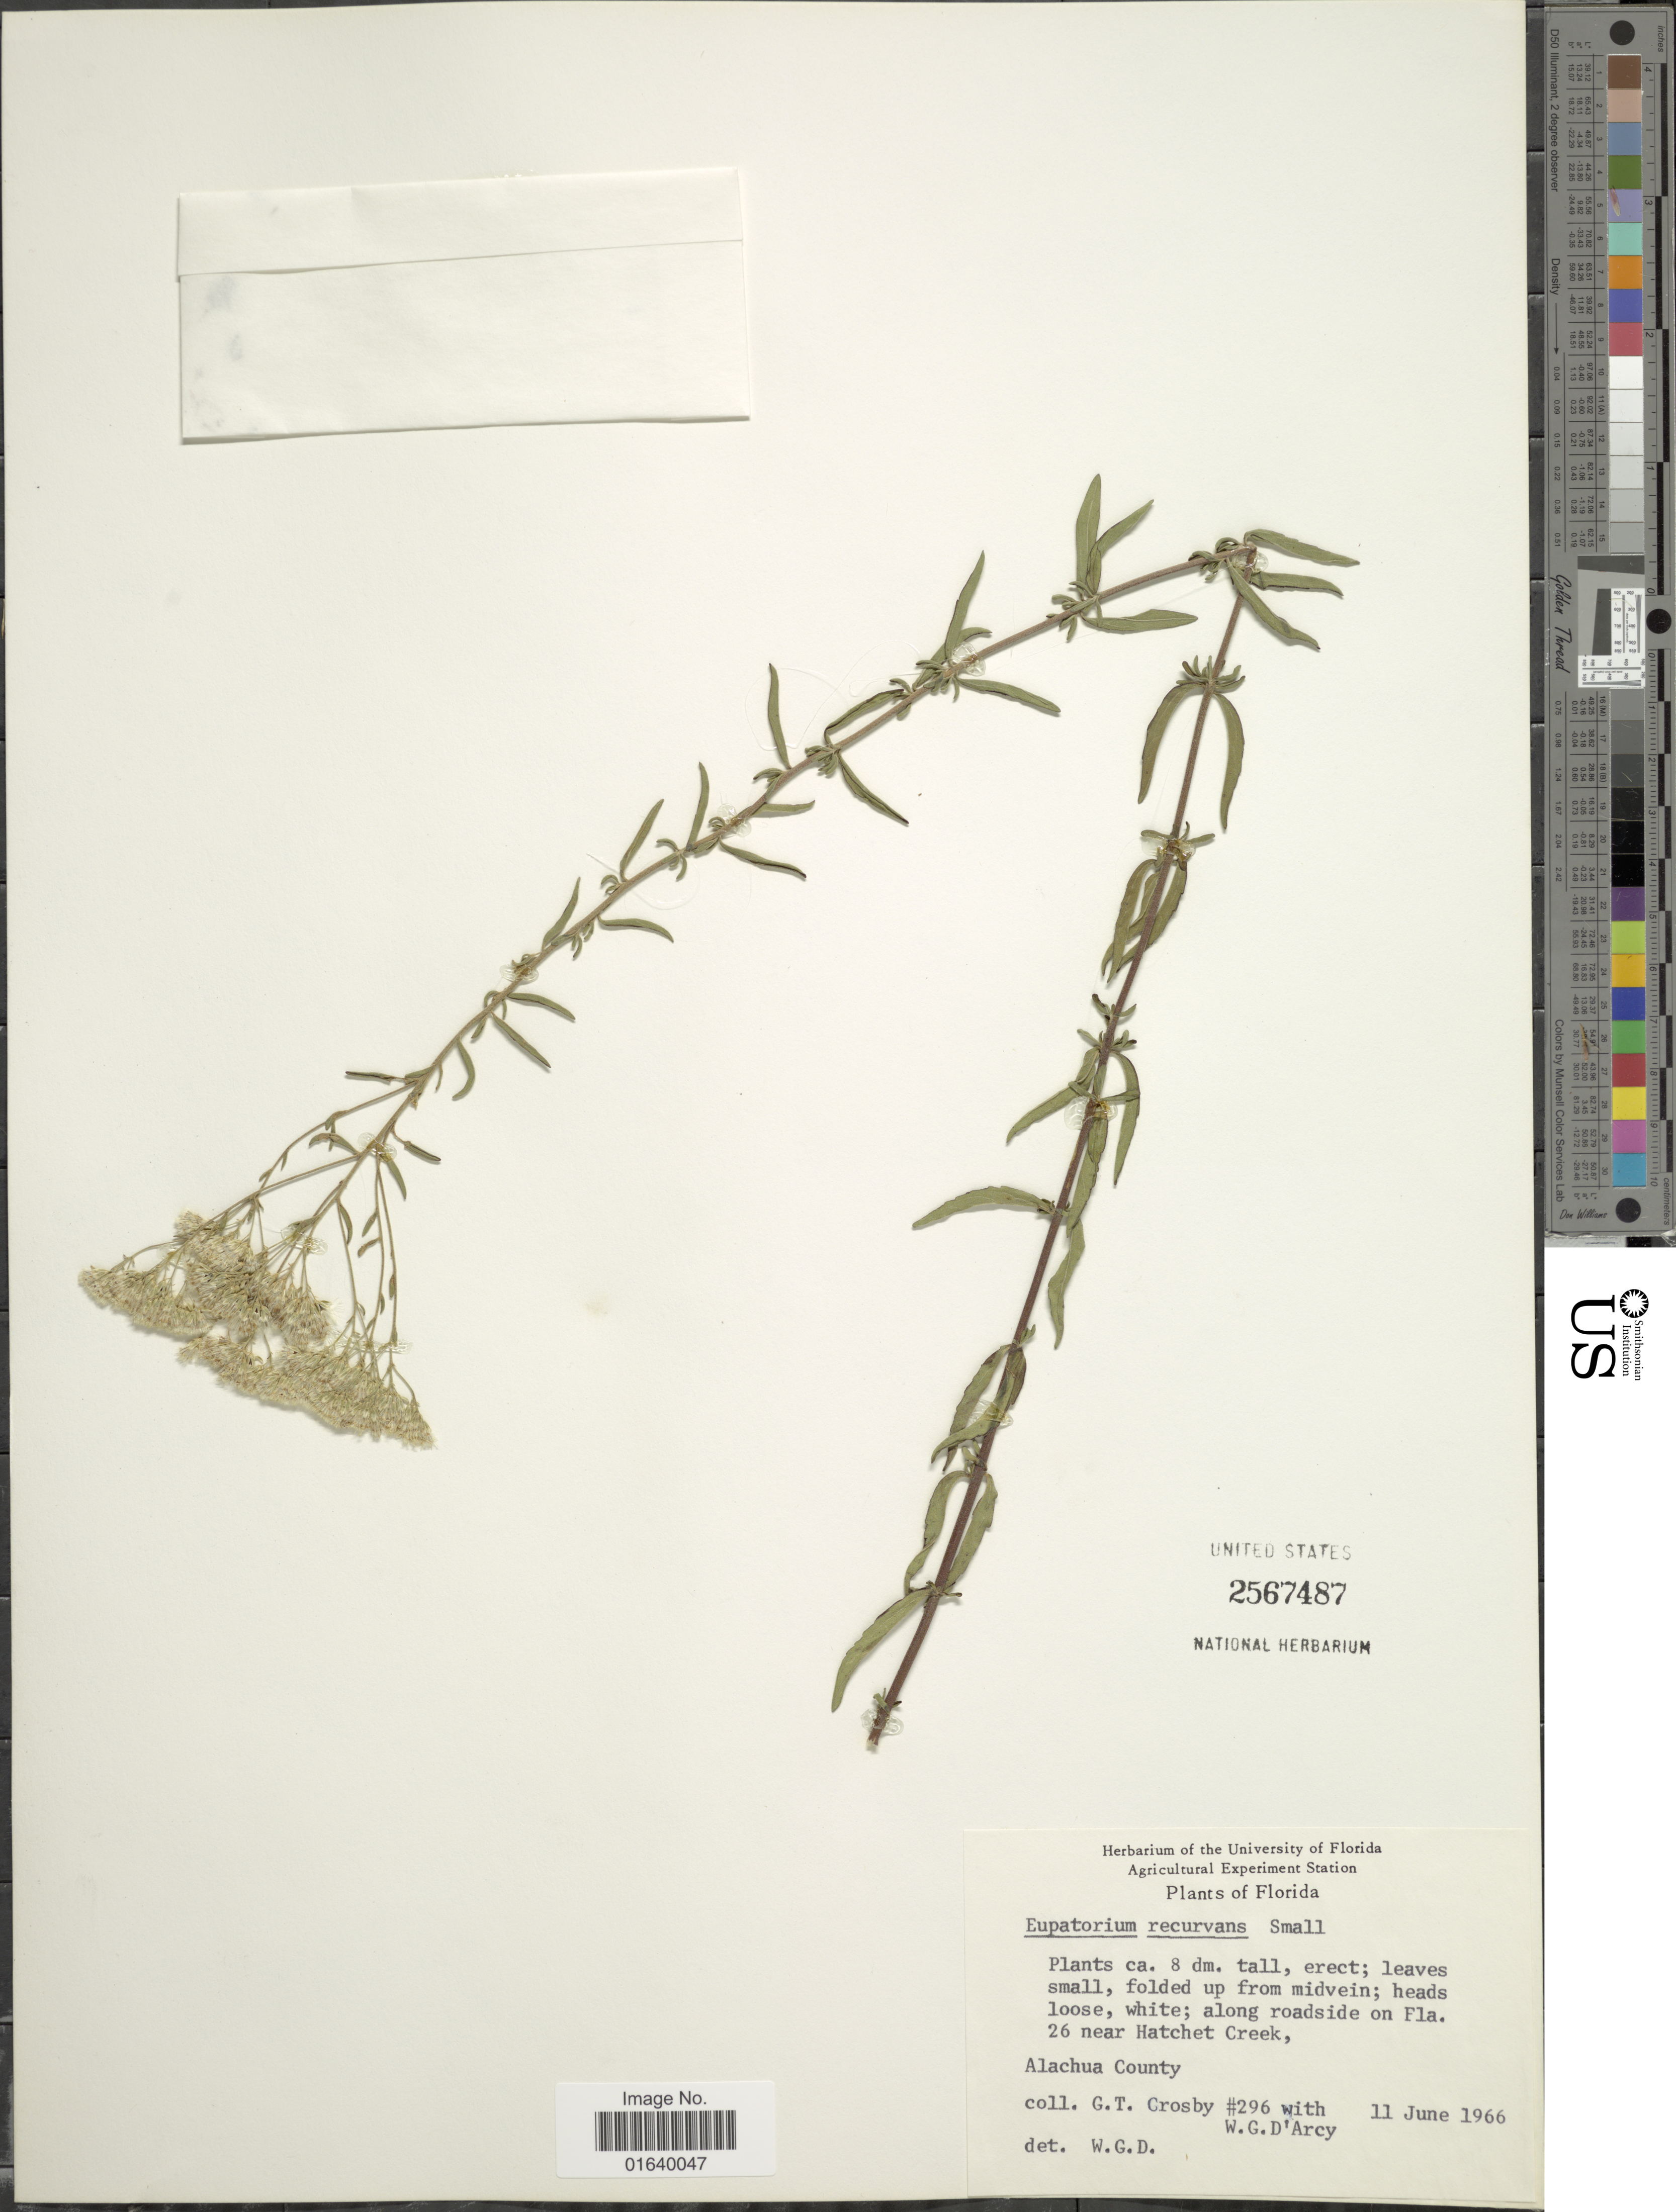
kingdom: Plantae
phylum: Tracheophyta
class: Magnoliopsida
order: Asterales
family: Asteraceae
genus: Eupatorium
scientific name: Eupatorium recurvans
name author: Small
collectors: G. T. Crosby & W. G. D'Arcy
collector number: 296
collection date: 1966-06-11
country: United States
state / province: Florida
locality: Along roadside on Fla. 26 near Hatchet Creek, Alachua County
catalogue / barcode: US 2567487